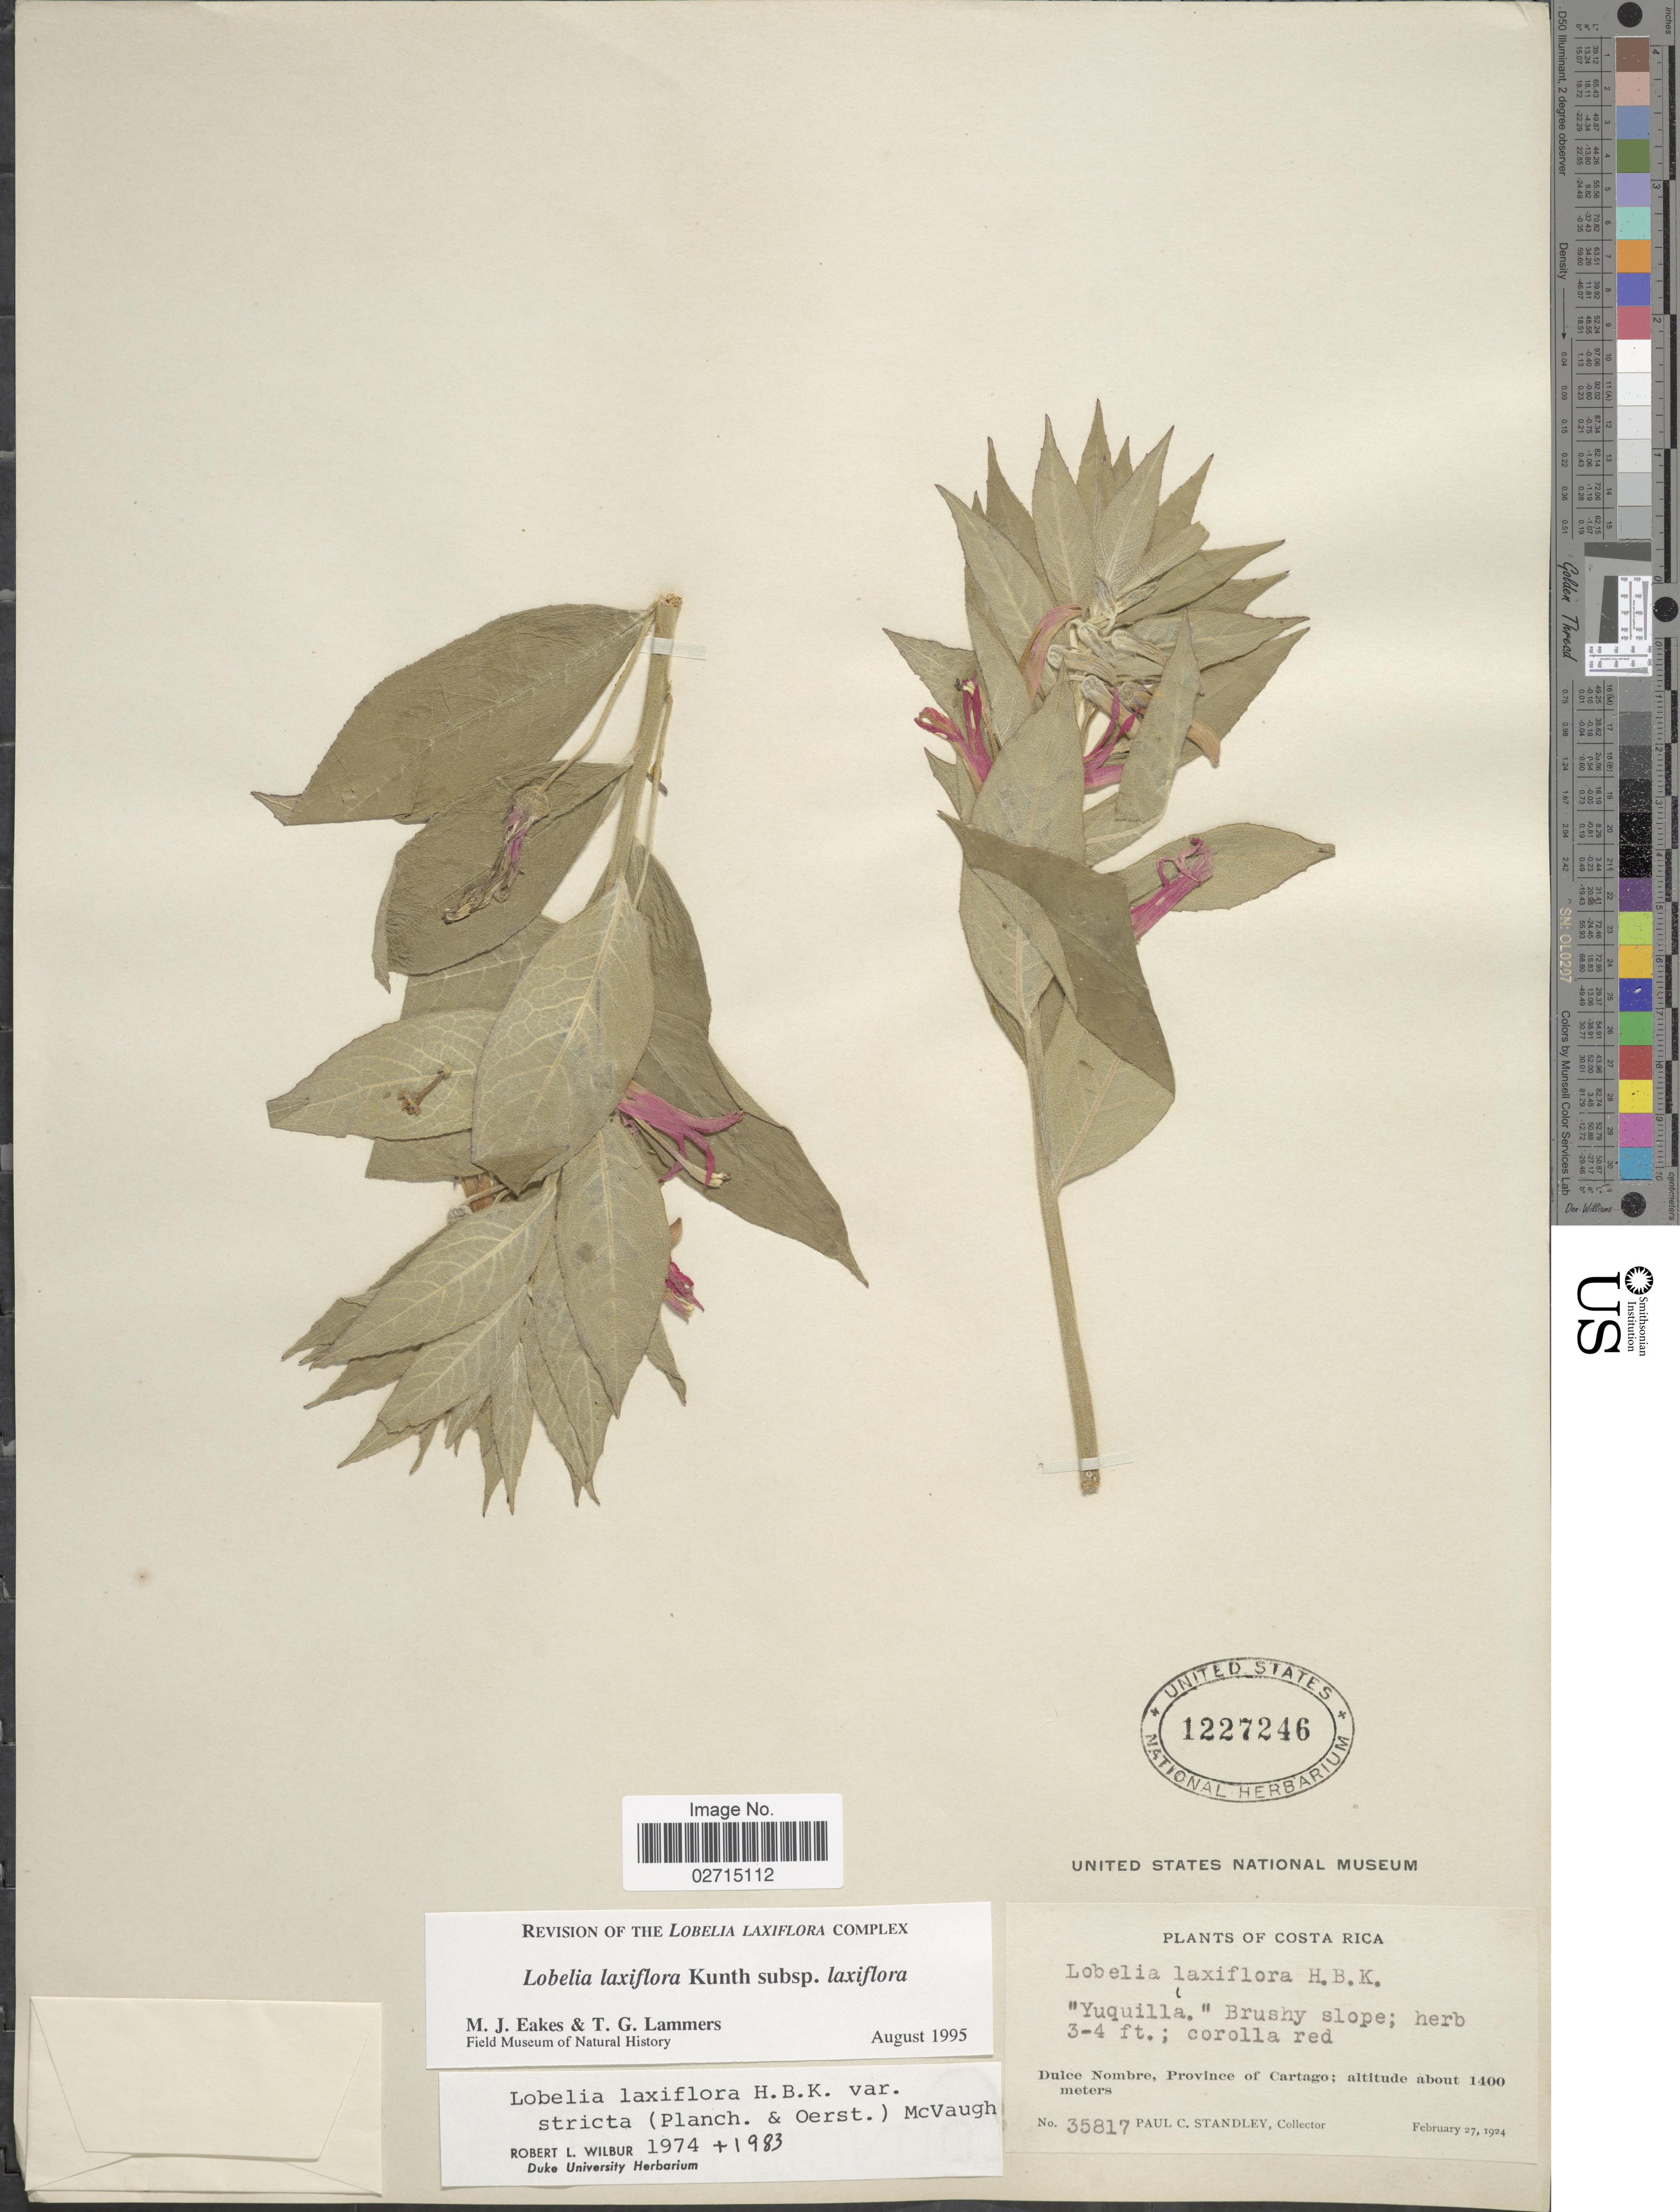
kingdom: Plantae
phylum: Tracheophyta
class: Magnoliopsida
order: Asterales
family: Campanulaceae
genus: Lobelia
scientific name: Lobelia laxiflora subsp. laxiflora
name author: Kunth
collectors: P. C. Standley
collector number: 35817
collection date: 1924-02-27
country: Costa Rica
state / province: Cartago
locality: Brushy slope, Dulce Nombre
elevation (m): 1400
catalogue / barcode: US 1227246